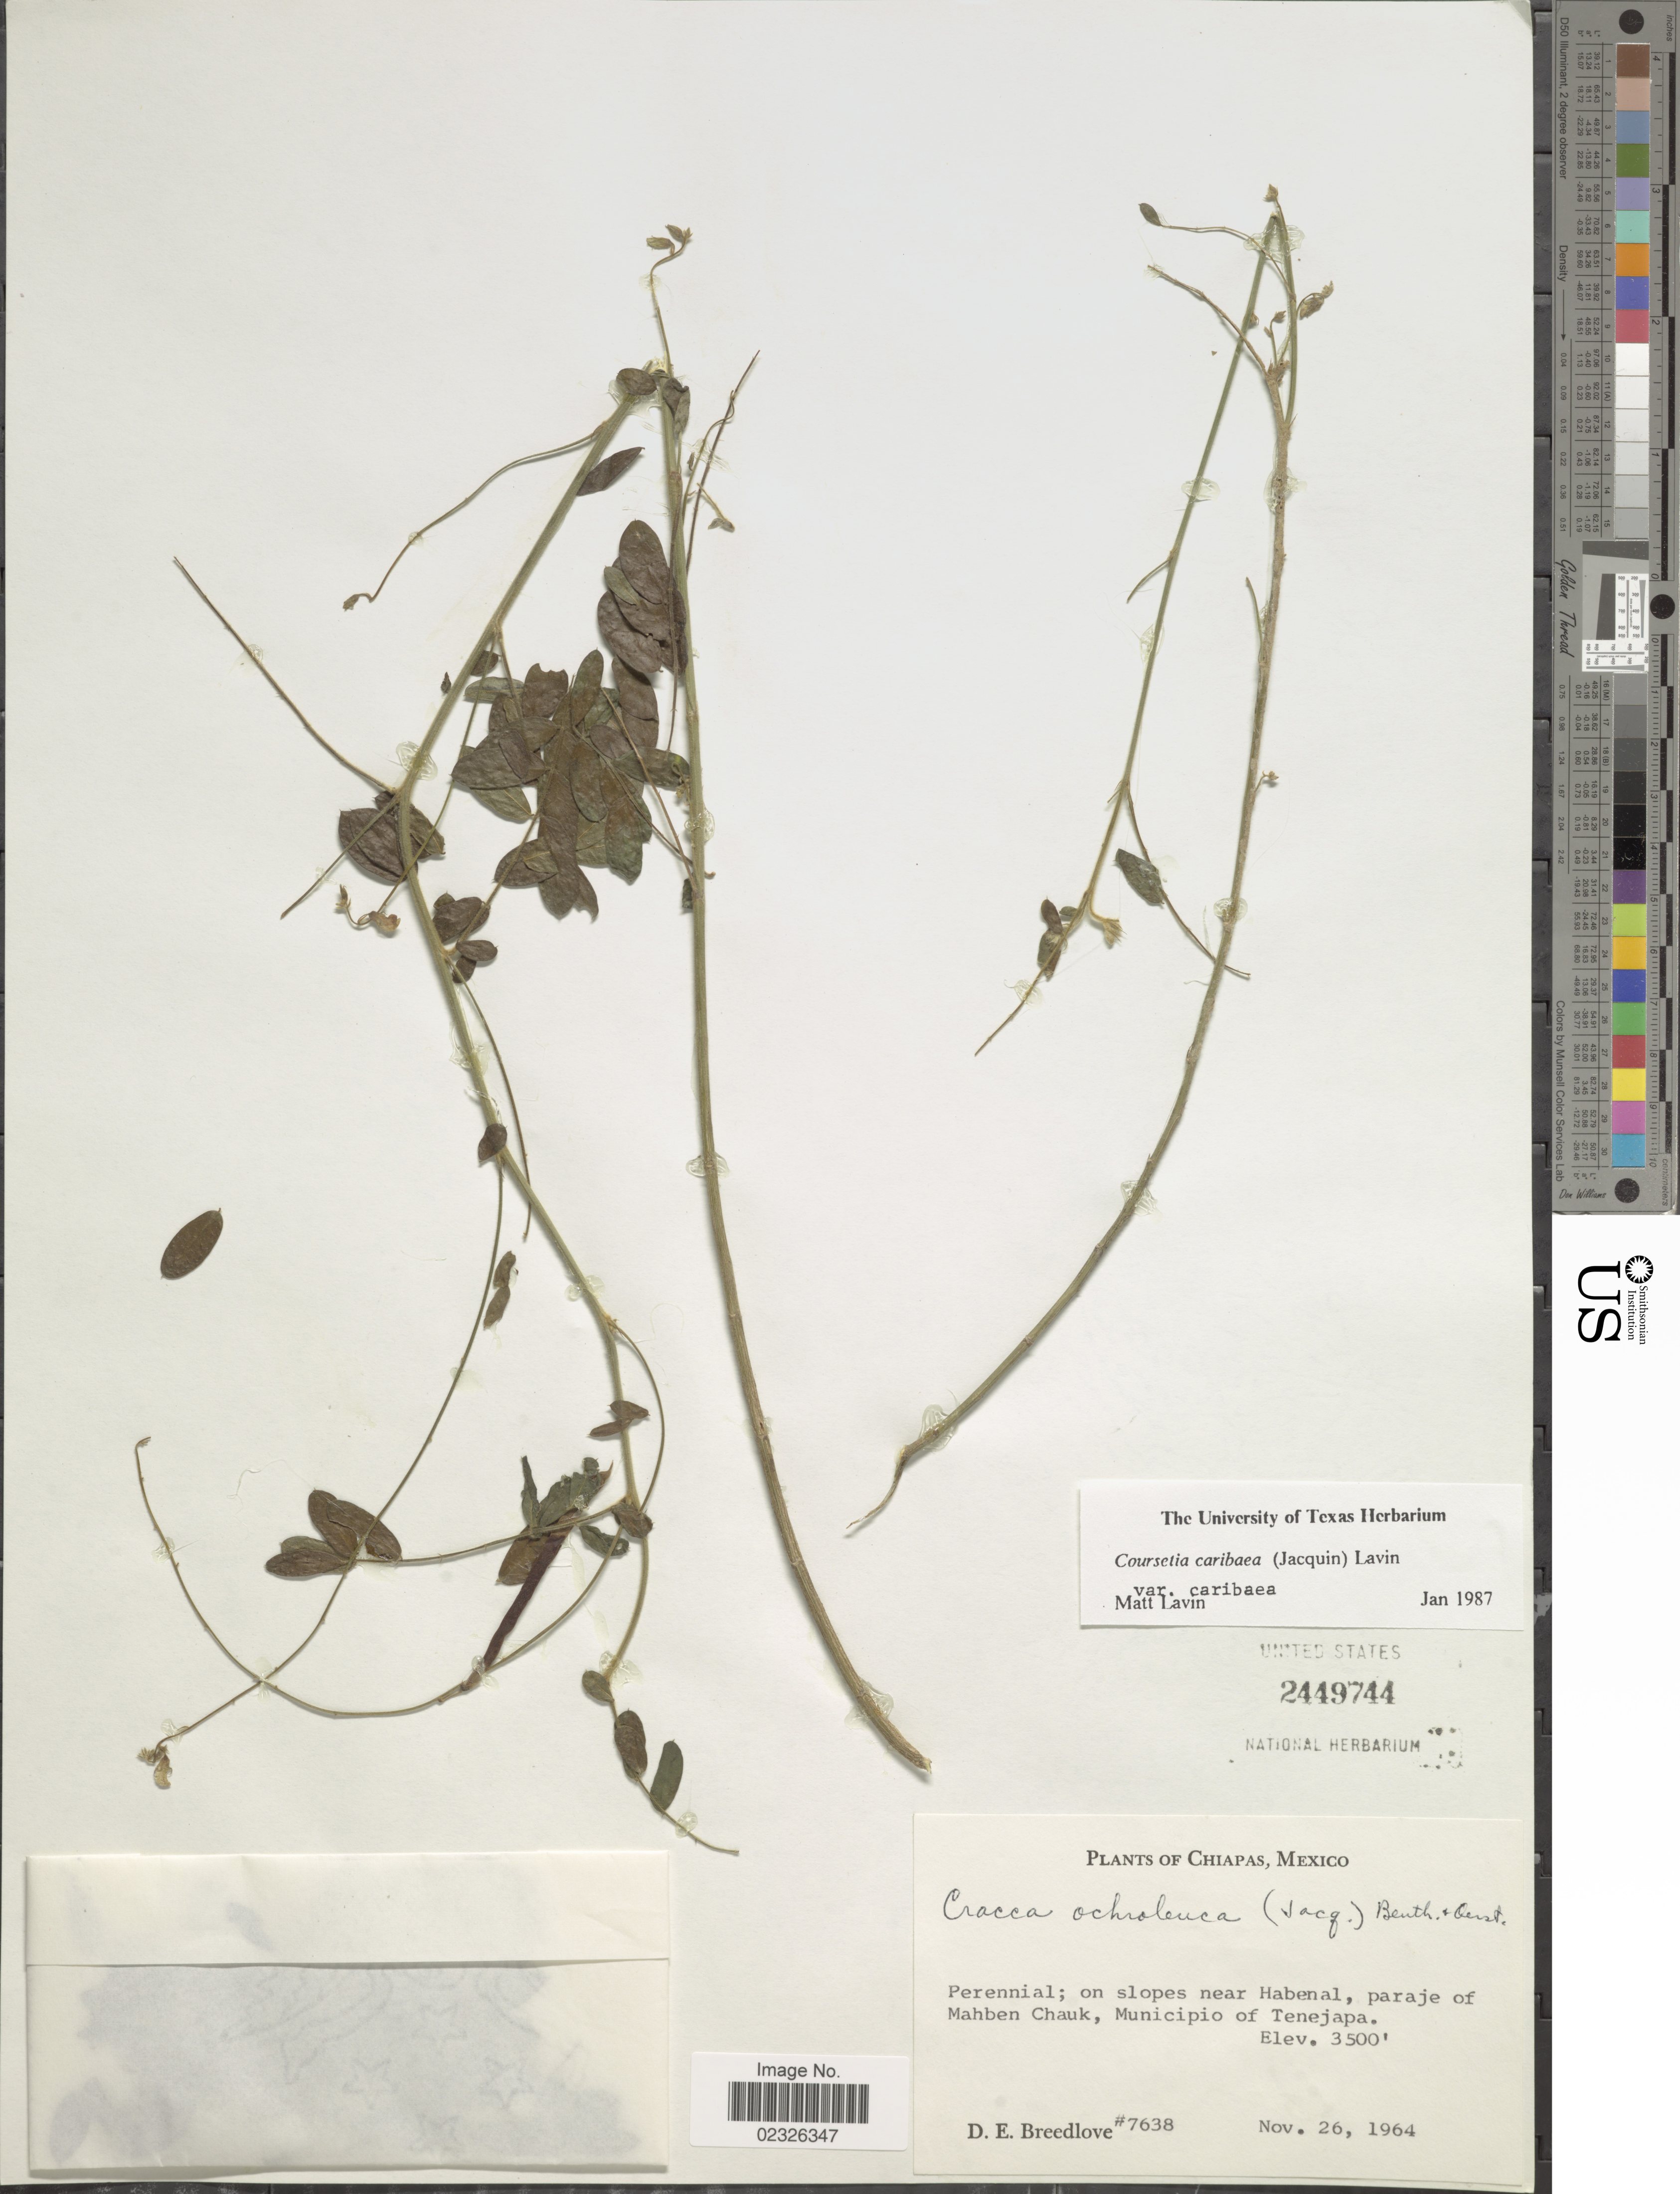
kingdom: Plantae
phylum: Tracheophyta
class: Magnoliopsida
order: Fabales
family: Fabaceae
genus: Coursetia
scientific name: Coursetia caribaea var. caribaea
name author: (Jacq.) Lavin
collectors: D. E. Breedlove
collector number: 7638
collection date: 1964-11-26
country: Mexico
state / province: Chiapas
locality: Perennial; on slopes near Habenal, paraje of Mahben Chauk, Municipio of Tenejapa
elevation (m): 1067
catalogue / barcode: US 2449744